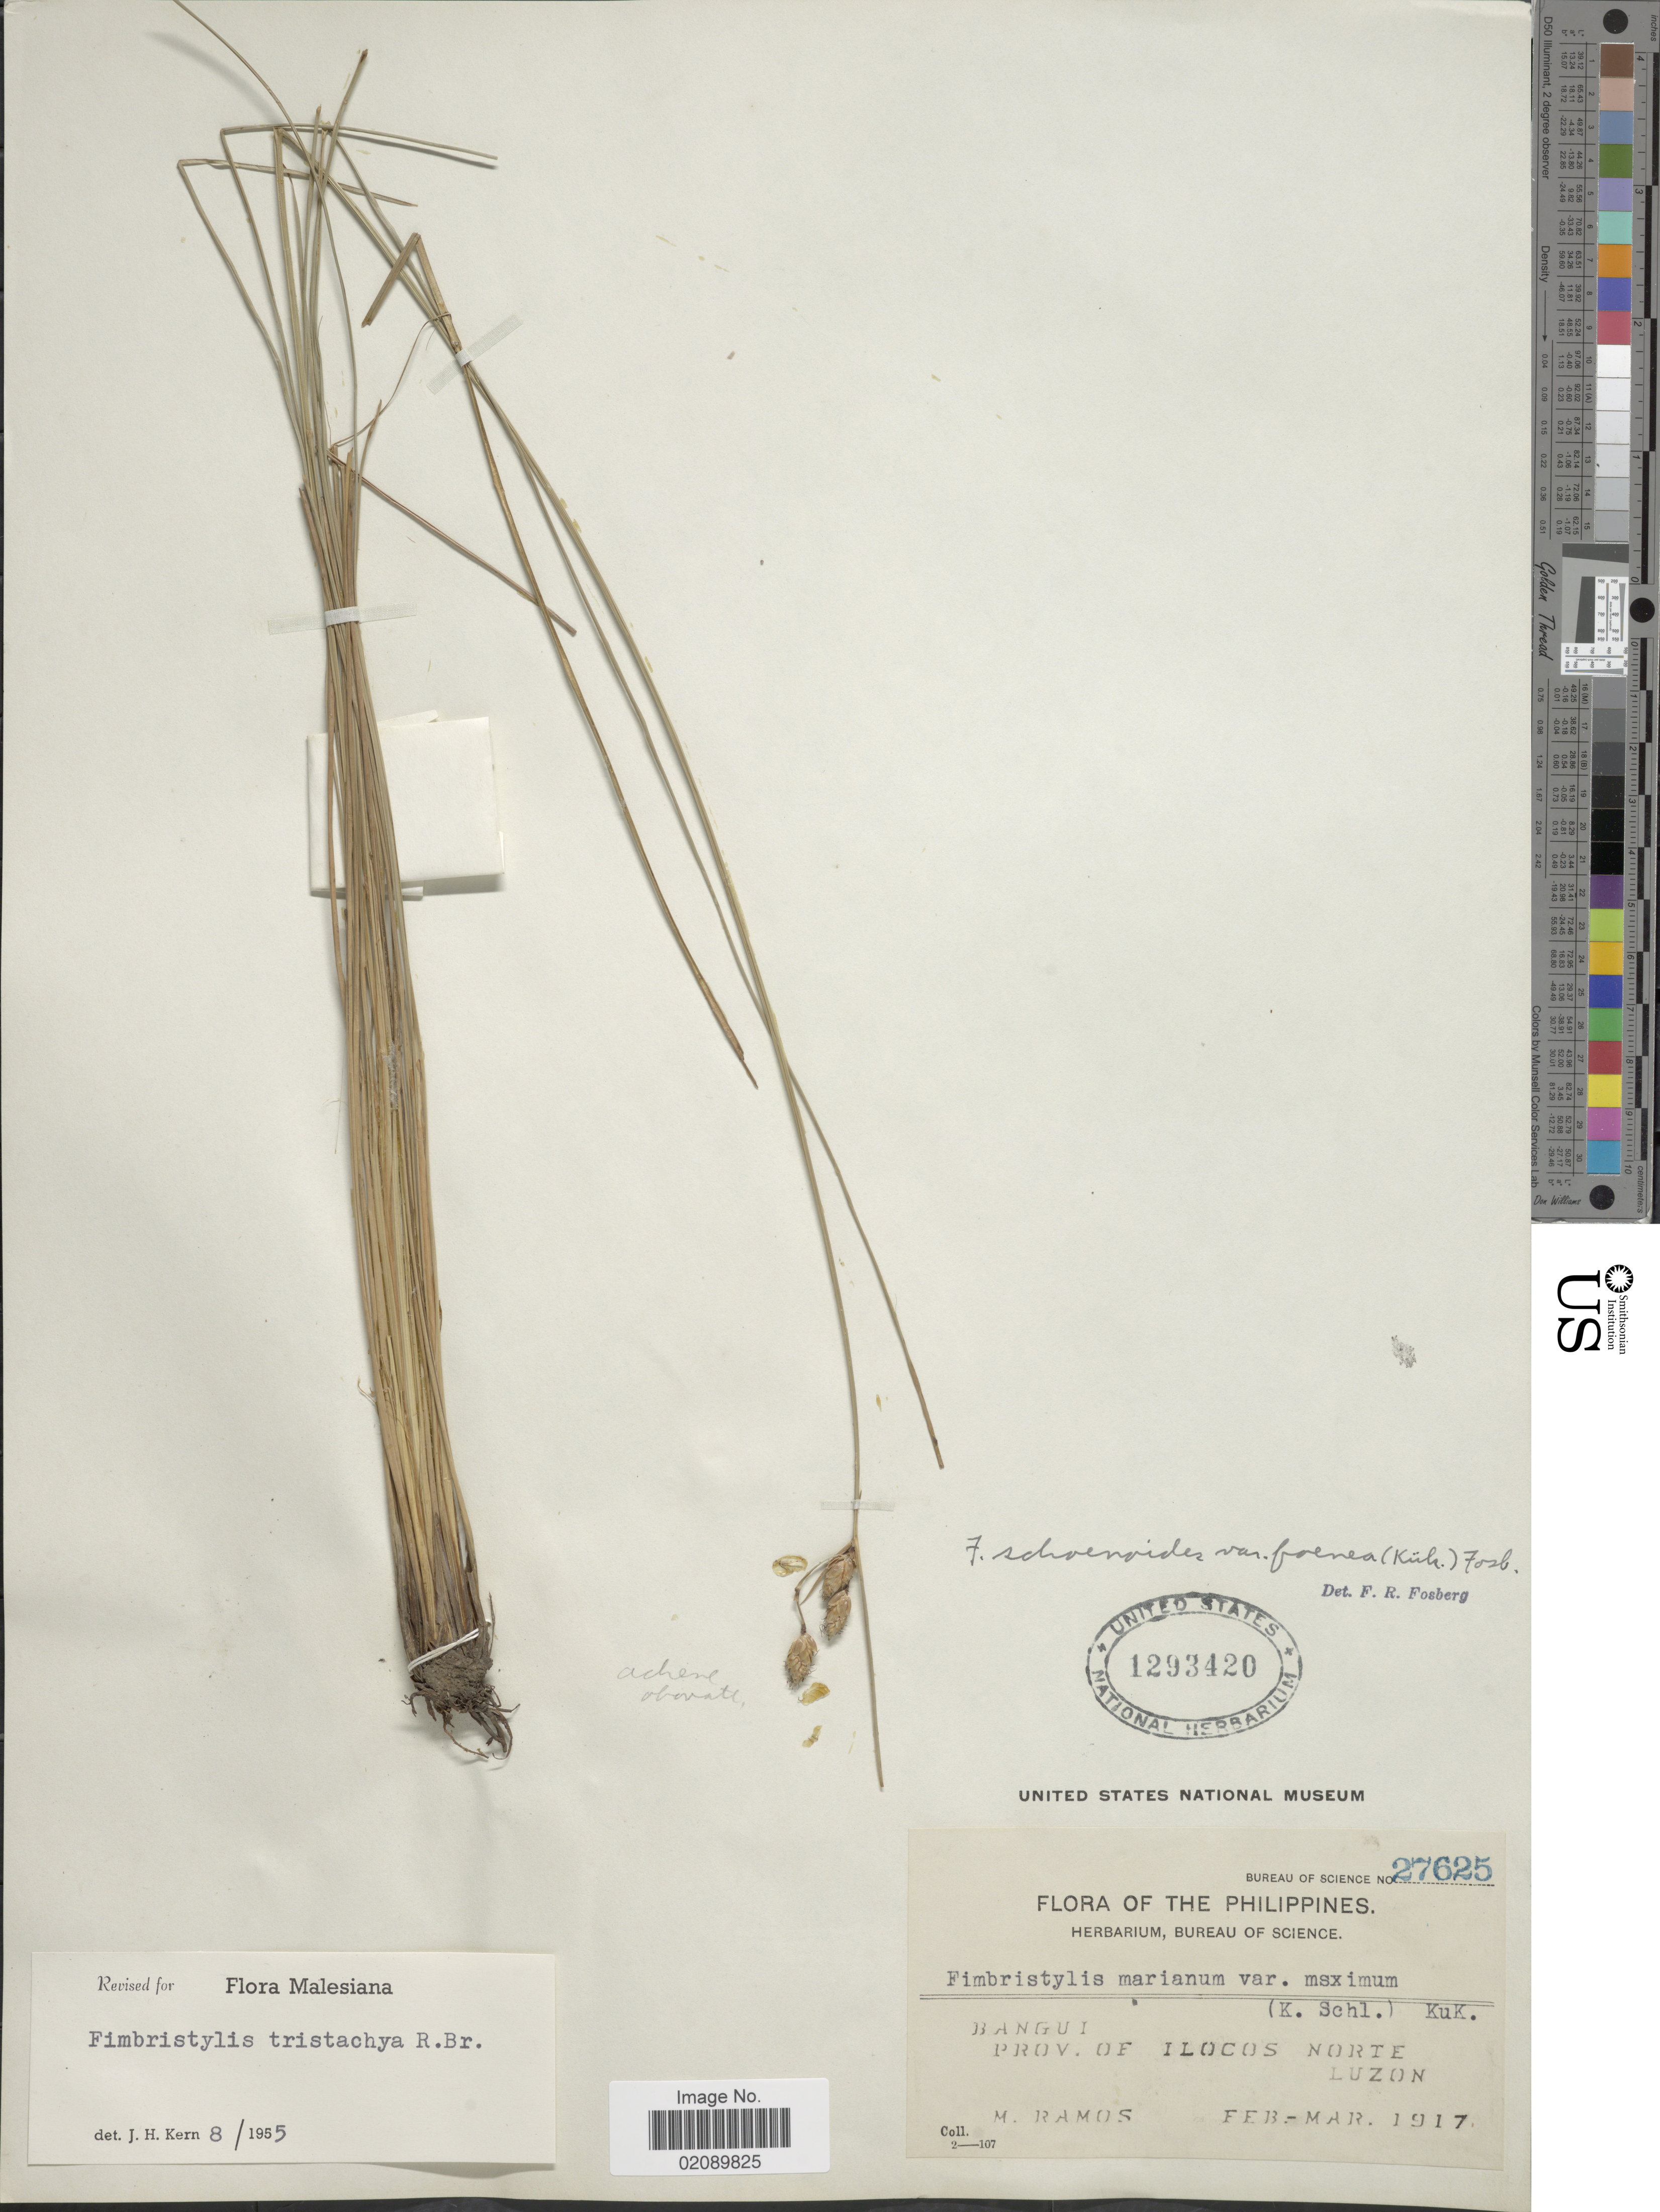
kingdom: Plantae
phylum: Tracheophyta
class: Liliopsida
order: Poales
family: Cyperaceae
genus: Fimbristylis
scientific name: Fimbristylis schoenoides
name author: (Retz.) Vahl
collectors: M. Ramos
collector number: Bureau of Science 27625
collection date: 1917-02/1917-03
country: Philippines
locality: Bangui. Prov. of Ilocos Norte. Luzon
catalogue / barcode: US 1293420